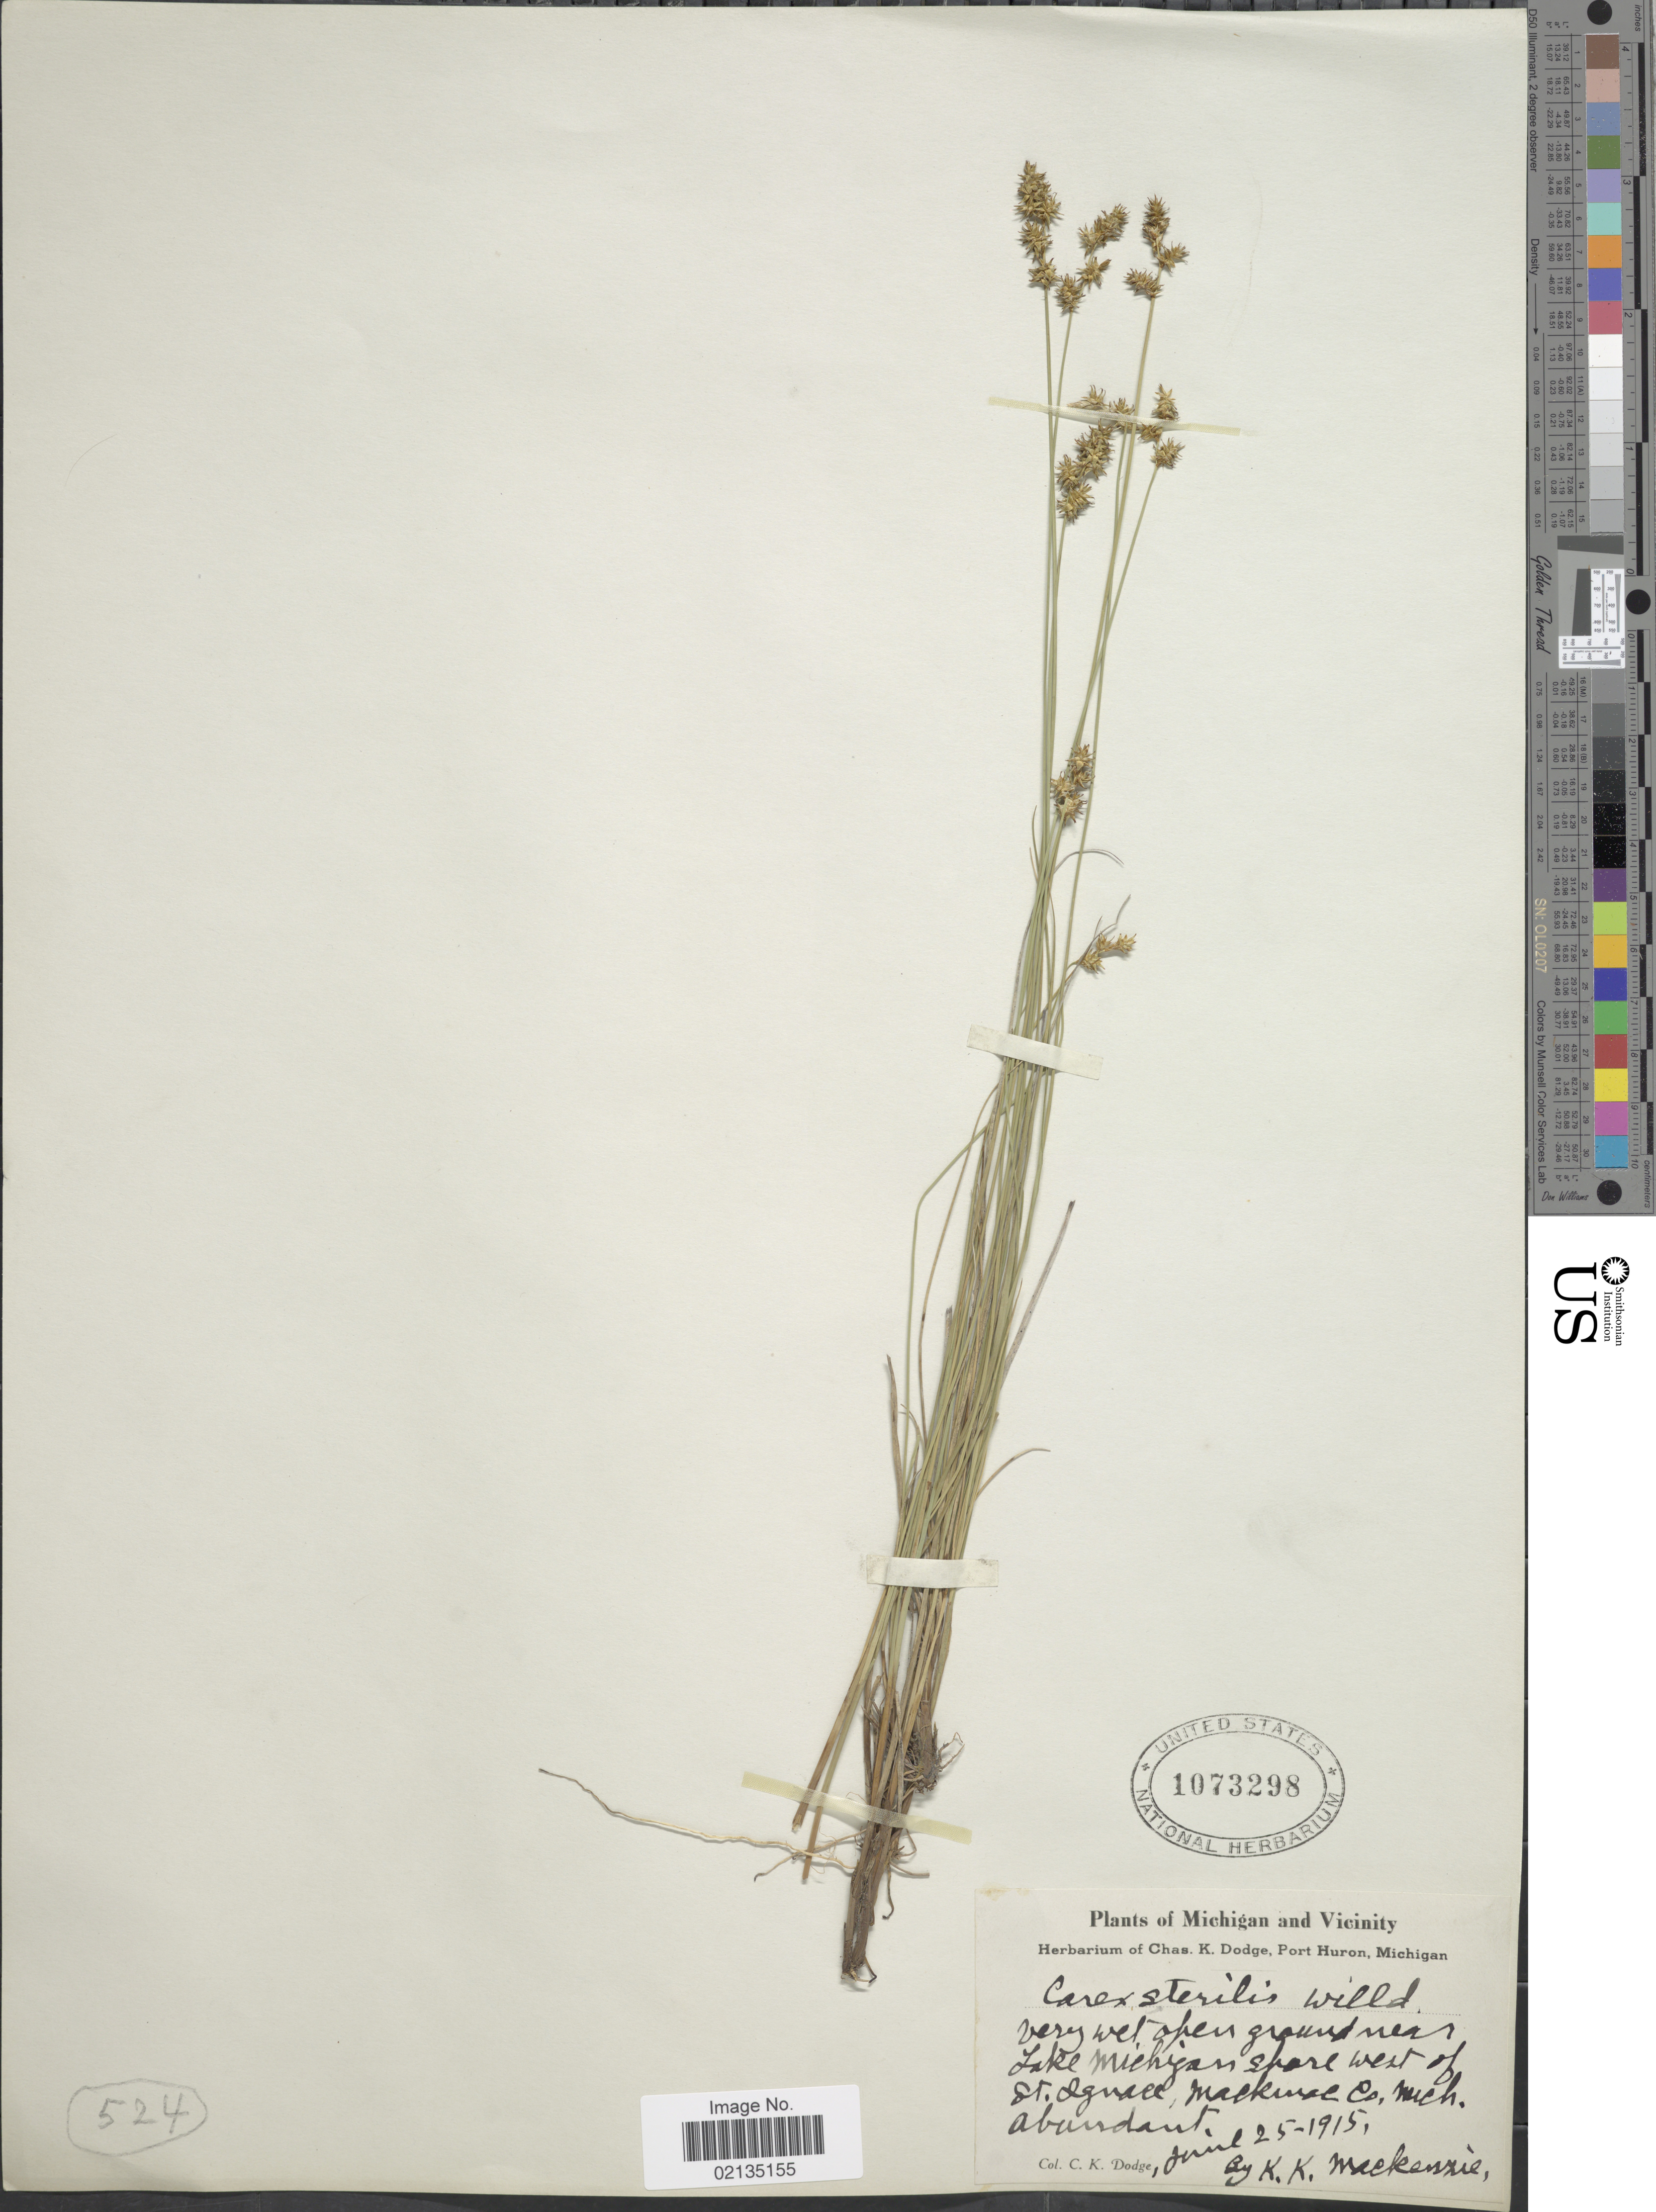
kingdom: Plantae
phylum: Tracheophyta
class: Liliopsida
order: Poales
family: Cyperaceae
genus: Carex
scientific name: Carex sterilis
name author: Willd.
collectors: C. K. Dodge & K. K. Mackenzie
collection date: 1915-06-25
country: United States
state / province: Michigan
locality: Lake Michigan shore west of St. Ignace, Mackinac Co, Mich.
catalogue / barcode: US 1073298